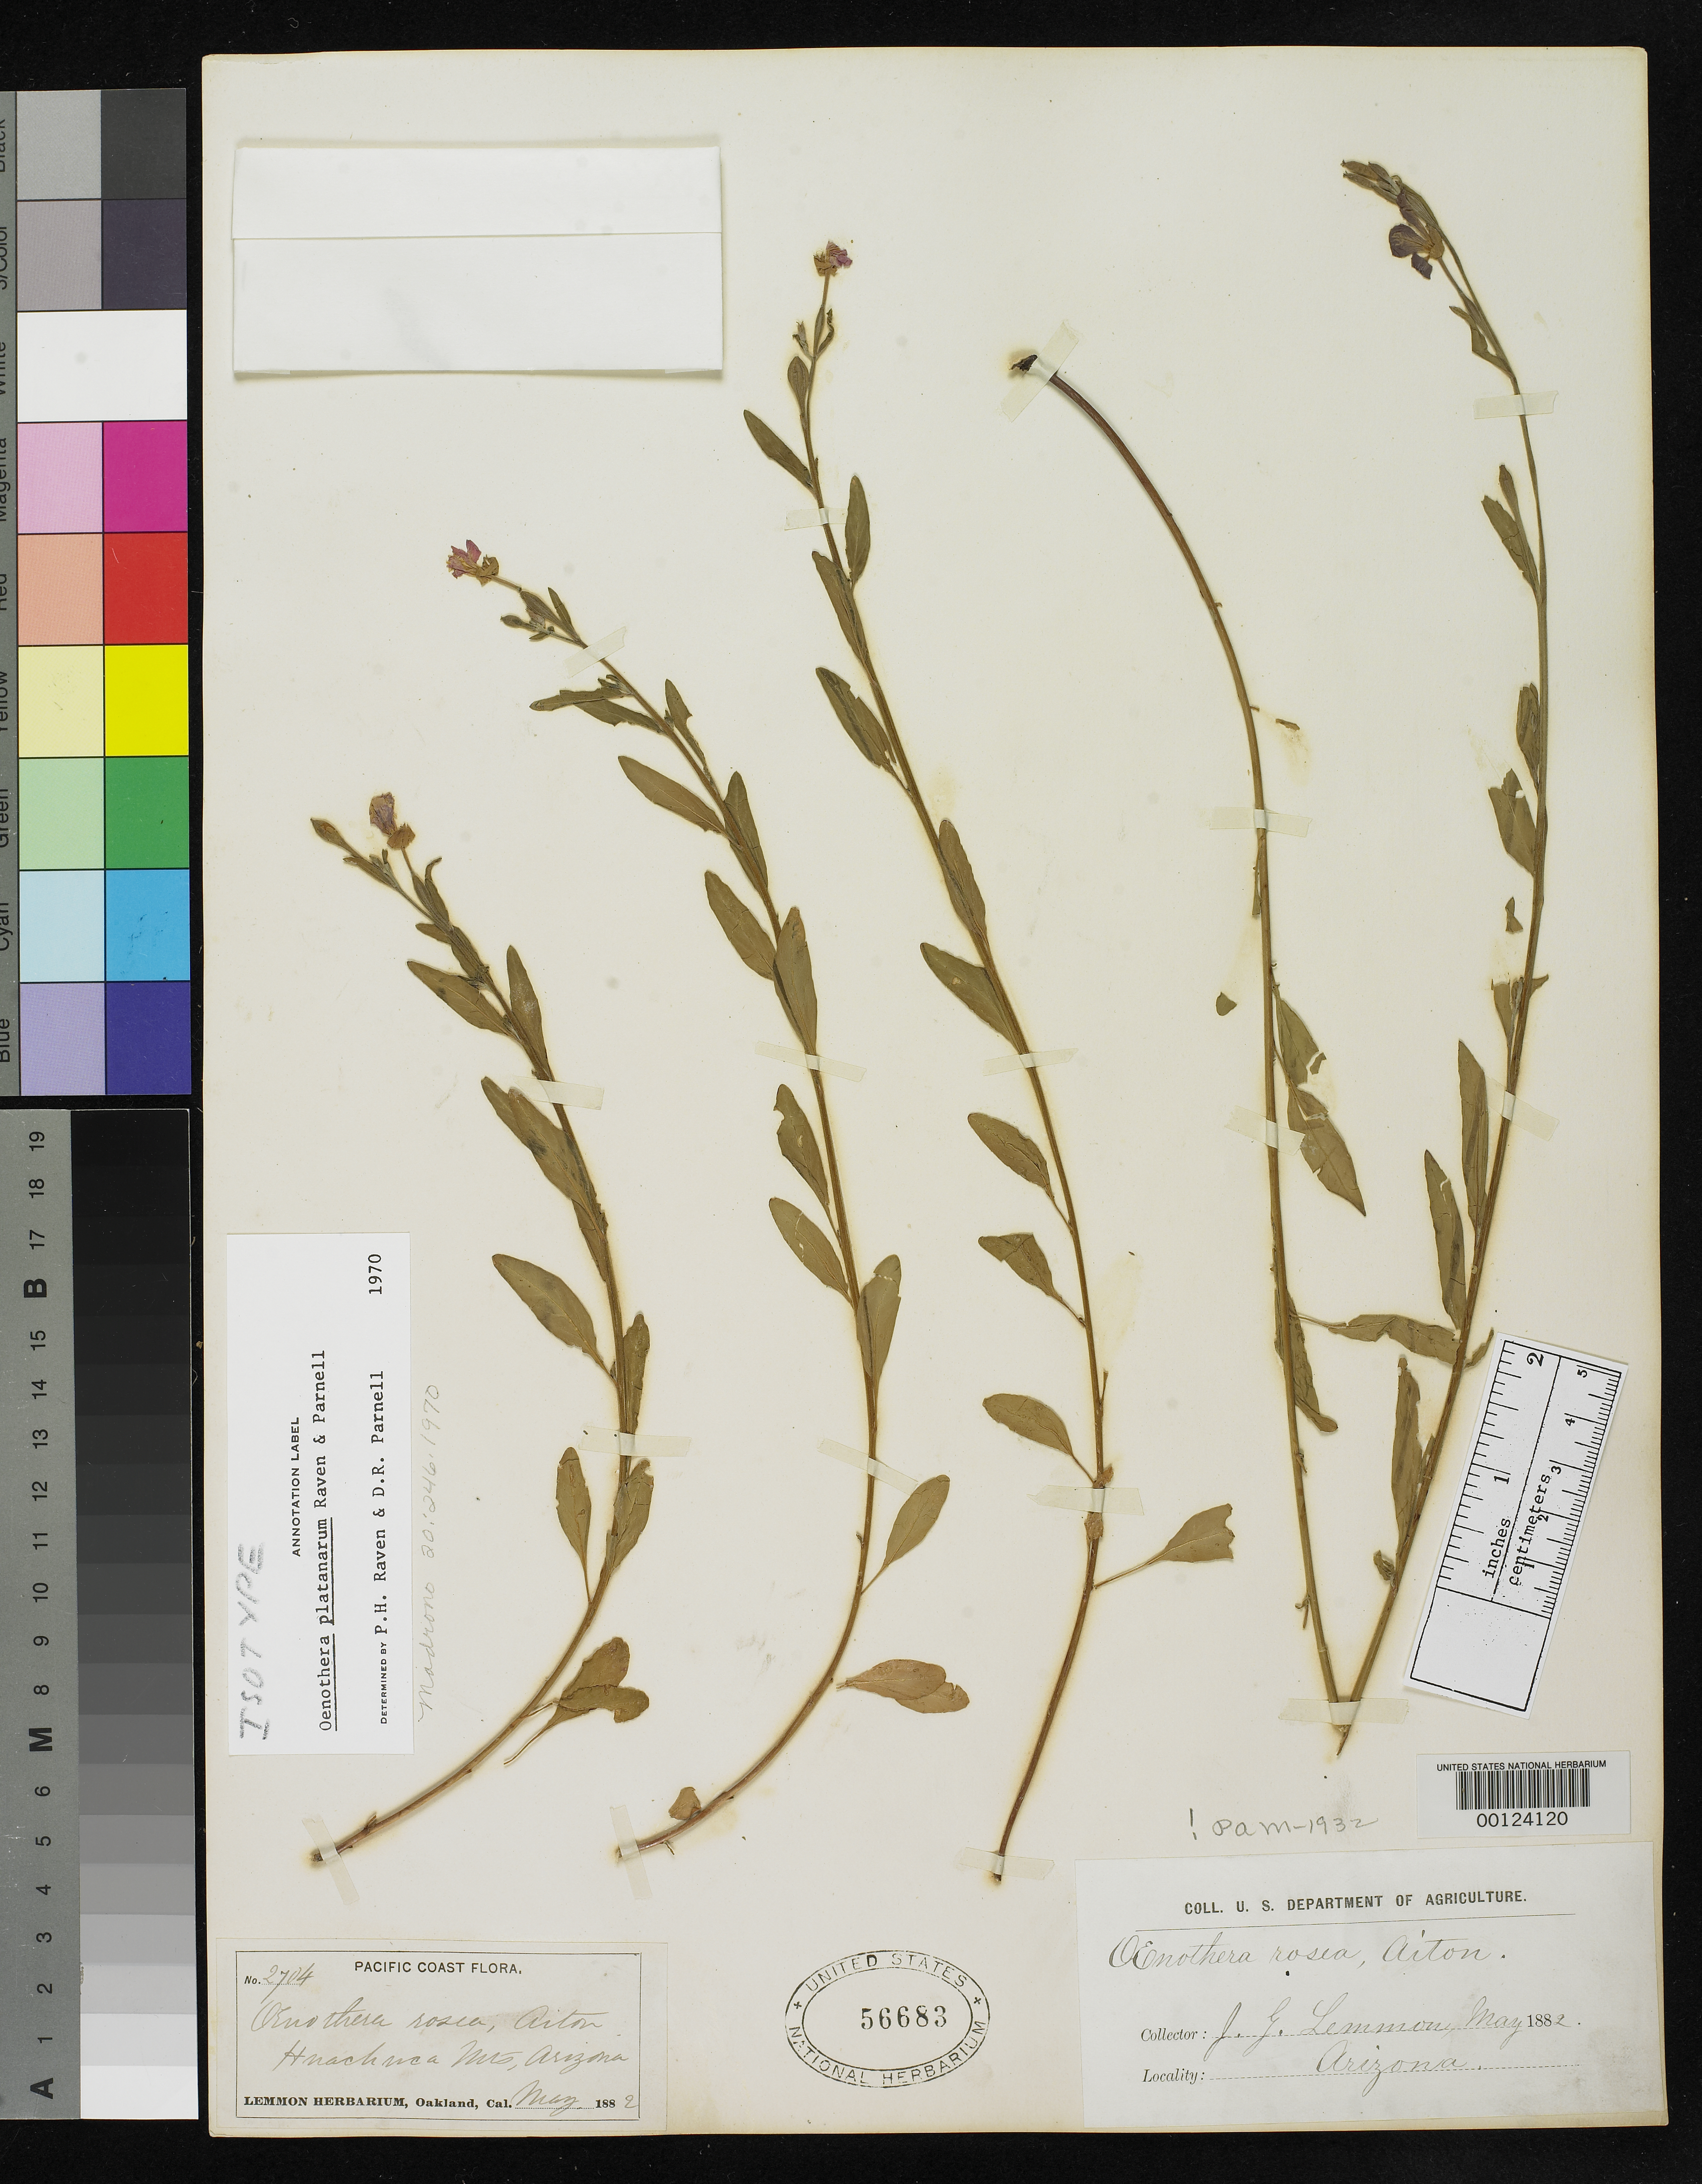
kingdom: Plantae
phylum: Tracheophyta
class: Magnoliopsida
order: Myrtales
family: Onagraceae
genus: Oenothera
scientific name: Oenothera platanorum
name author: P.H. Raven & D.R. Parn.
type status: Isotype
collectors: J. G. Lemmon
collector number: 2704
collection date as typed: May 1882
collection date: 1882-05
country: United States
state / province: Arizona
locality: Huachuca Mts.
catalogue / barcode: US 56683